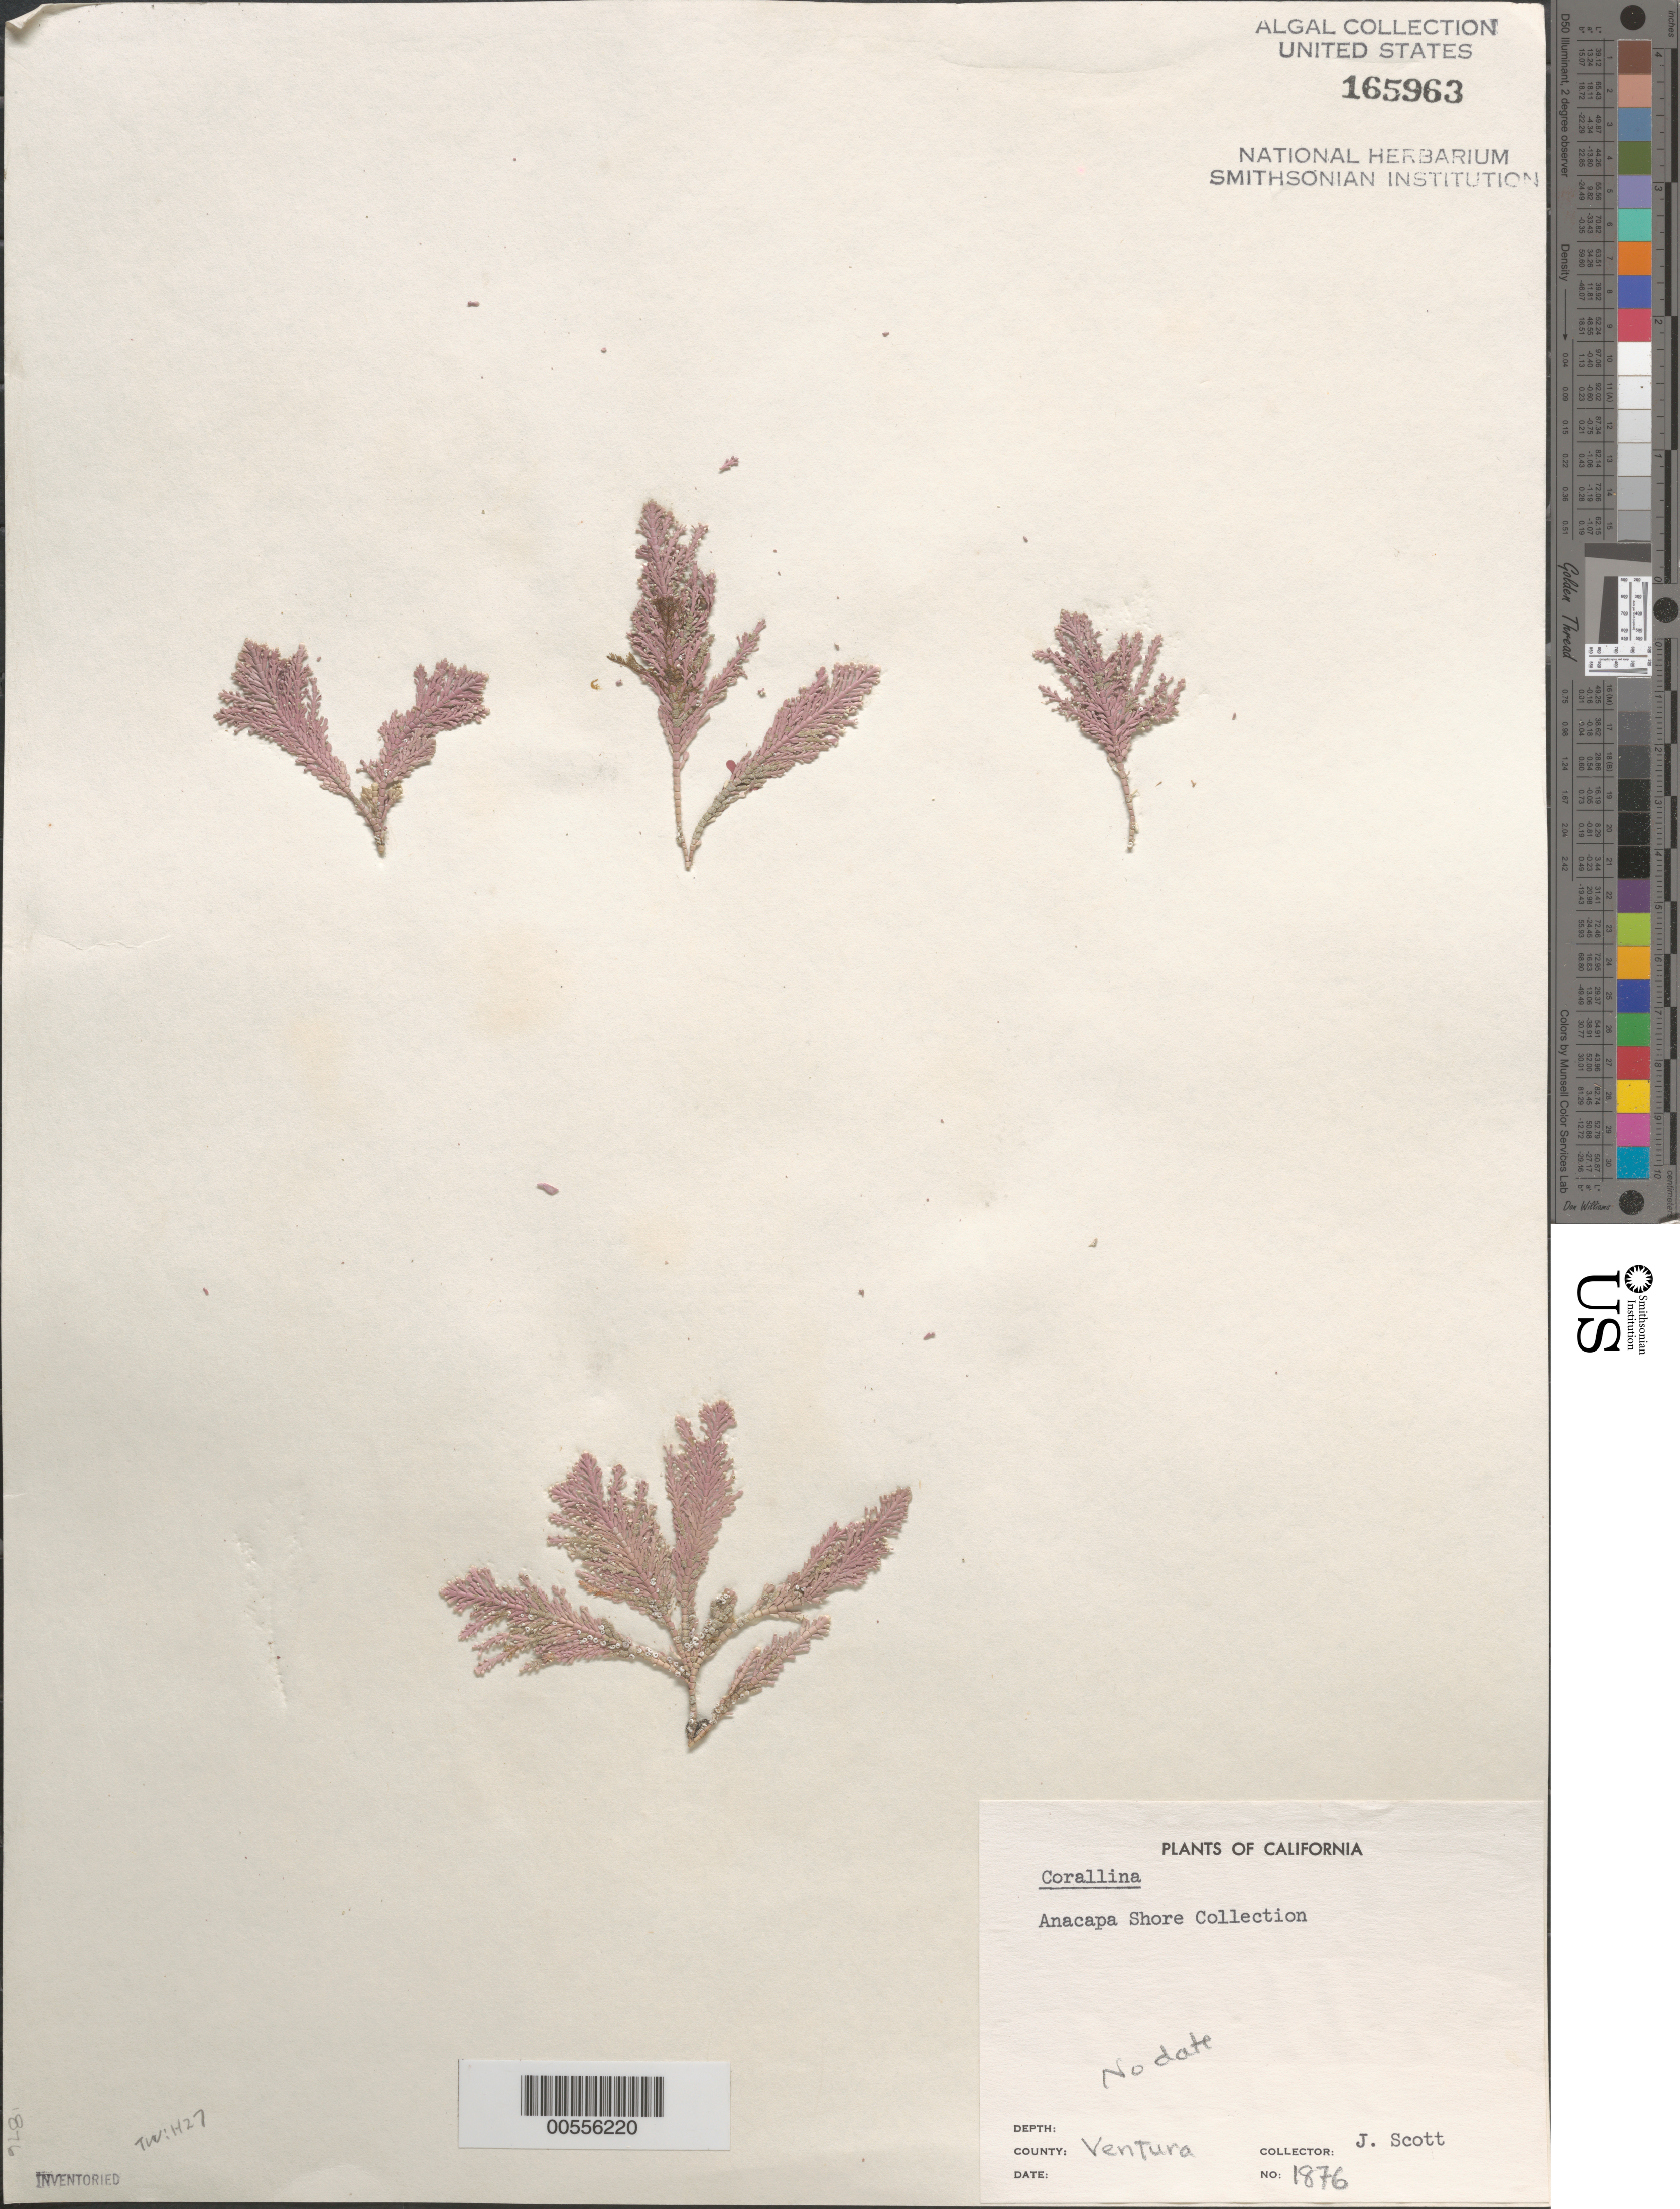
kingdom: Plantae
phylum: Rhodophyta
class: Florideophyceae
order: Corallinales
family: Corallinaceae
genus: Corallina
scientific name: Corallina sp.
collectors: J. Scott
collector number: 1876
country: United States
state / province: California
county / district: Ventura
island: Anacapa Island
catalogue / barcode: US 165963